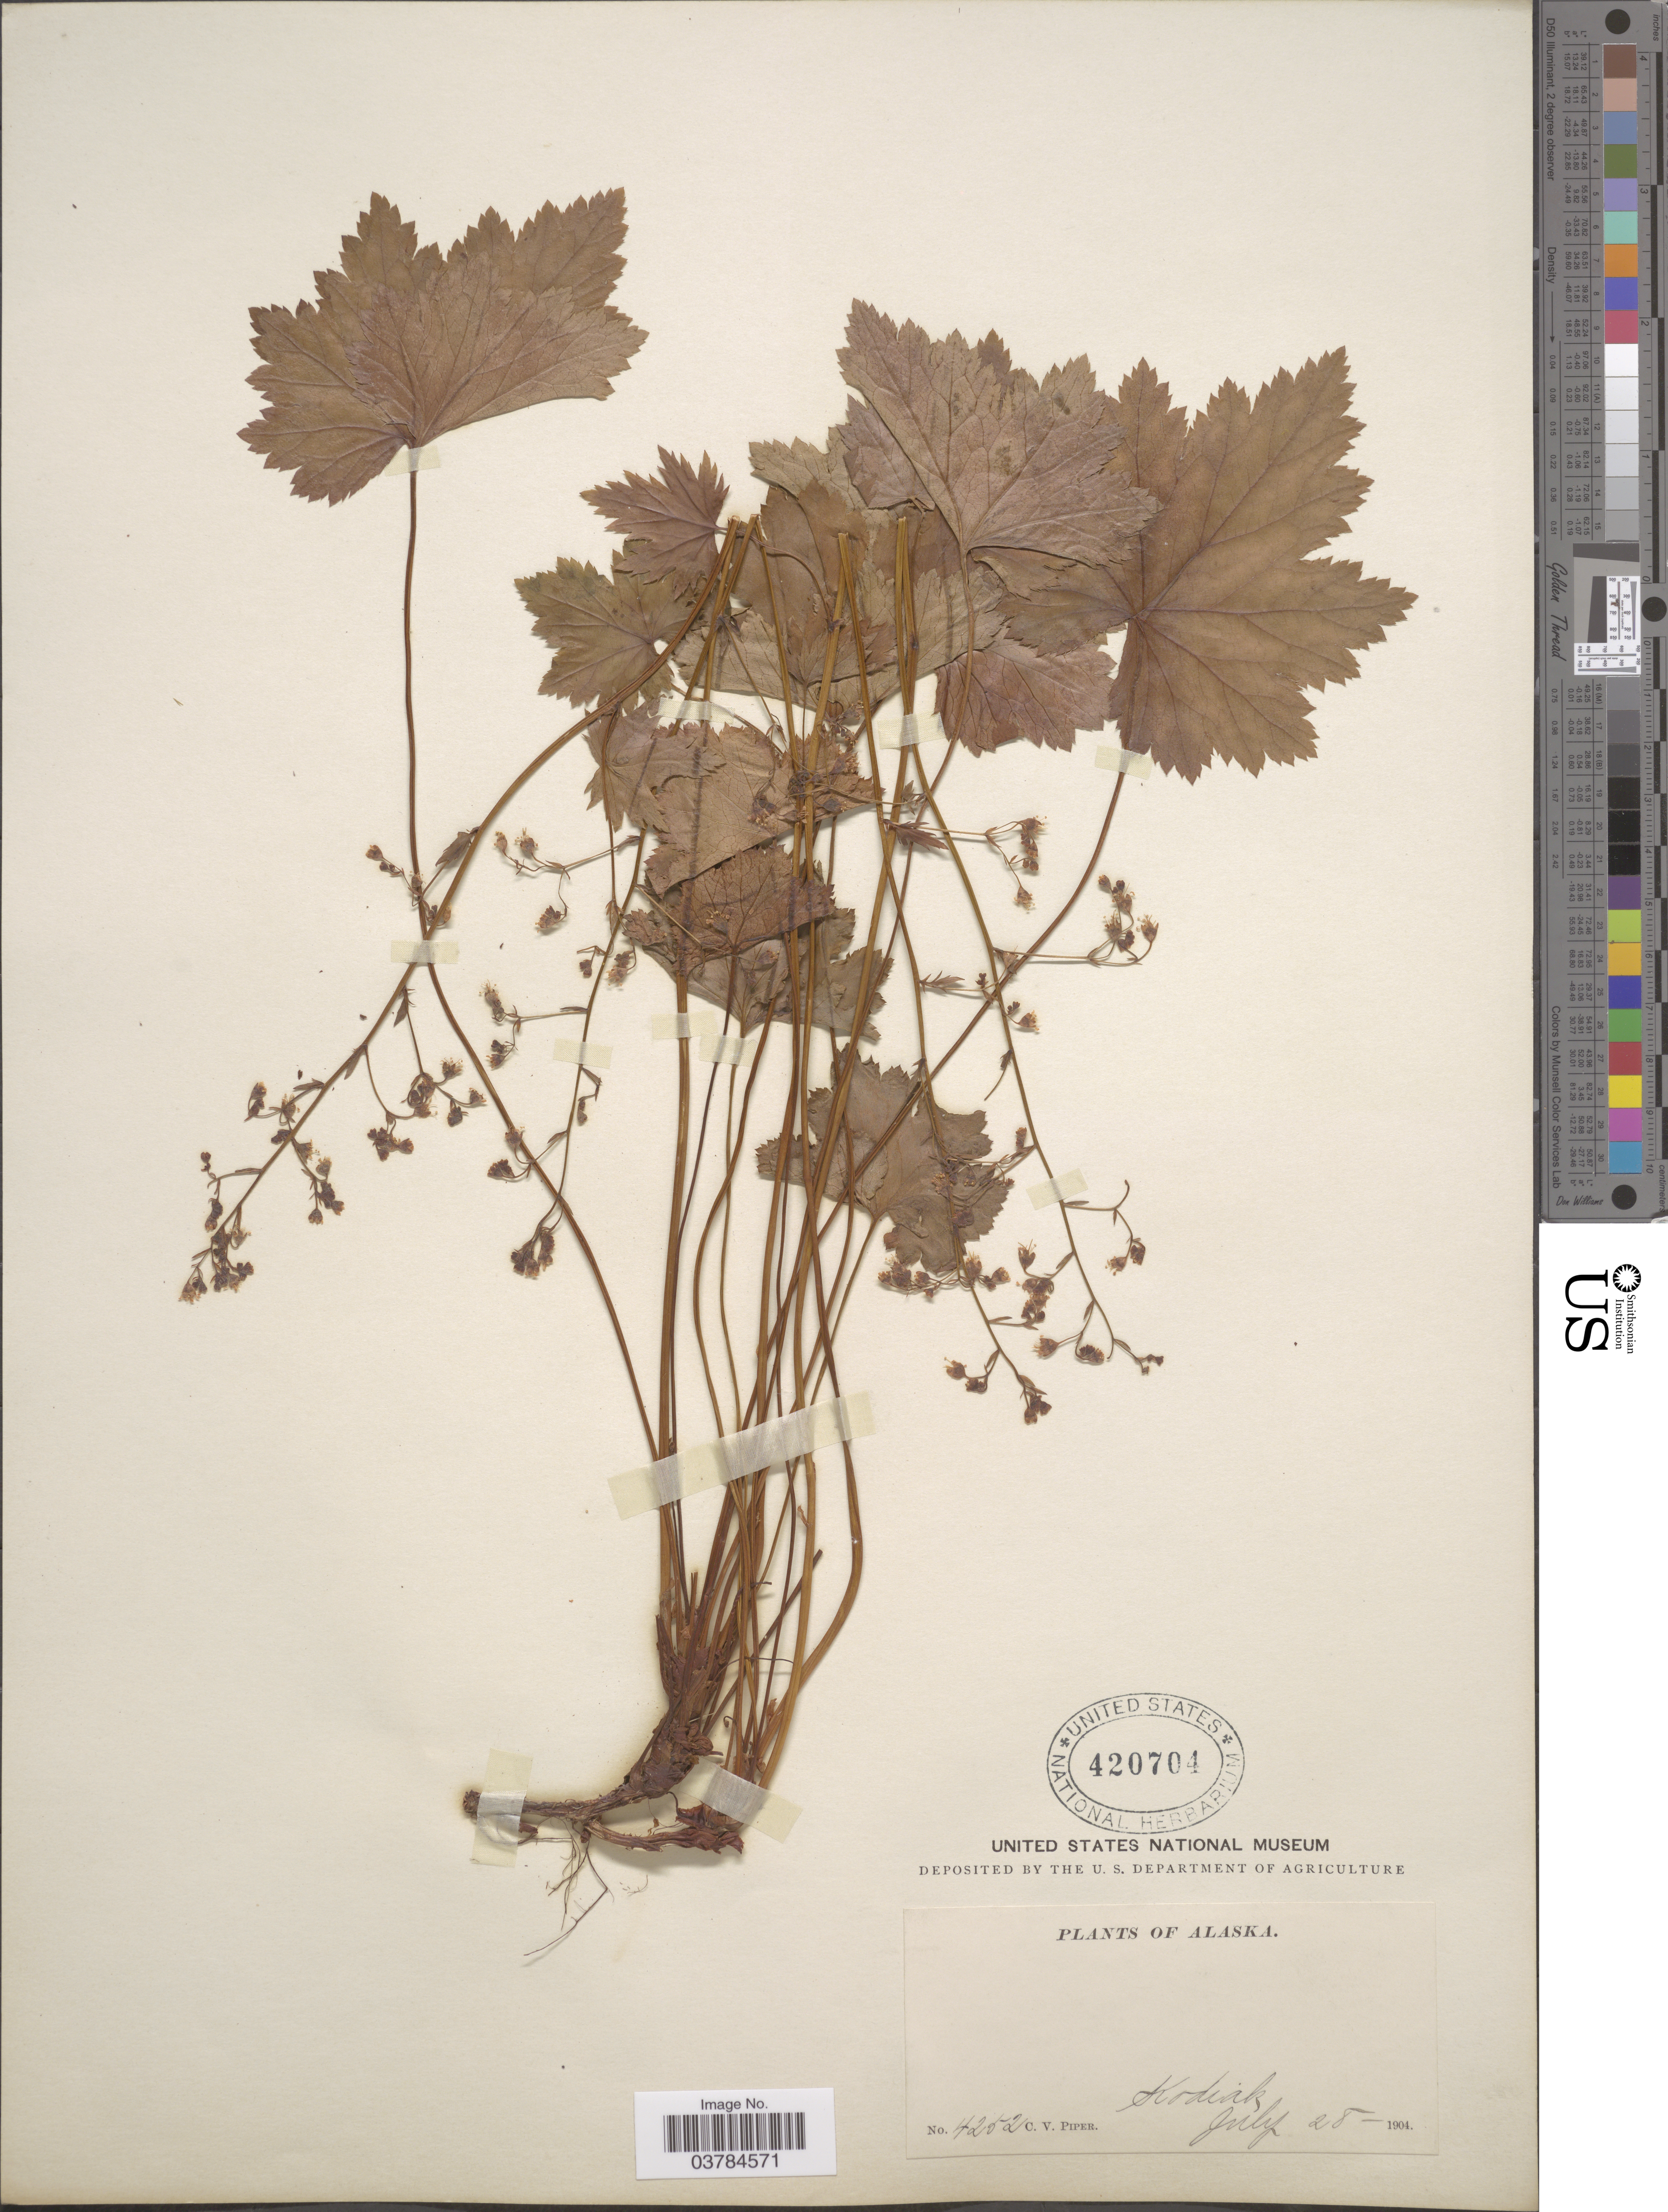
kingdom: Plantae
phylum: Tracheophyta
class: Magnoliopsida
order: Saxifragales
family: Saxifragaceae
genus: Heuchera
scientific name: Heuchera glabra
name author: Willd. ex Roem. & Schult.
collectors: C. V. Piper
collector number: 4252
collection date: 1904-07-28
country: United States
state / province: Alaska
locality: Kodiak.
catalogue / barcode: US 420704